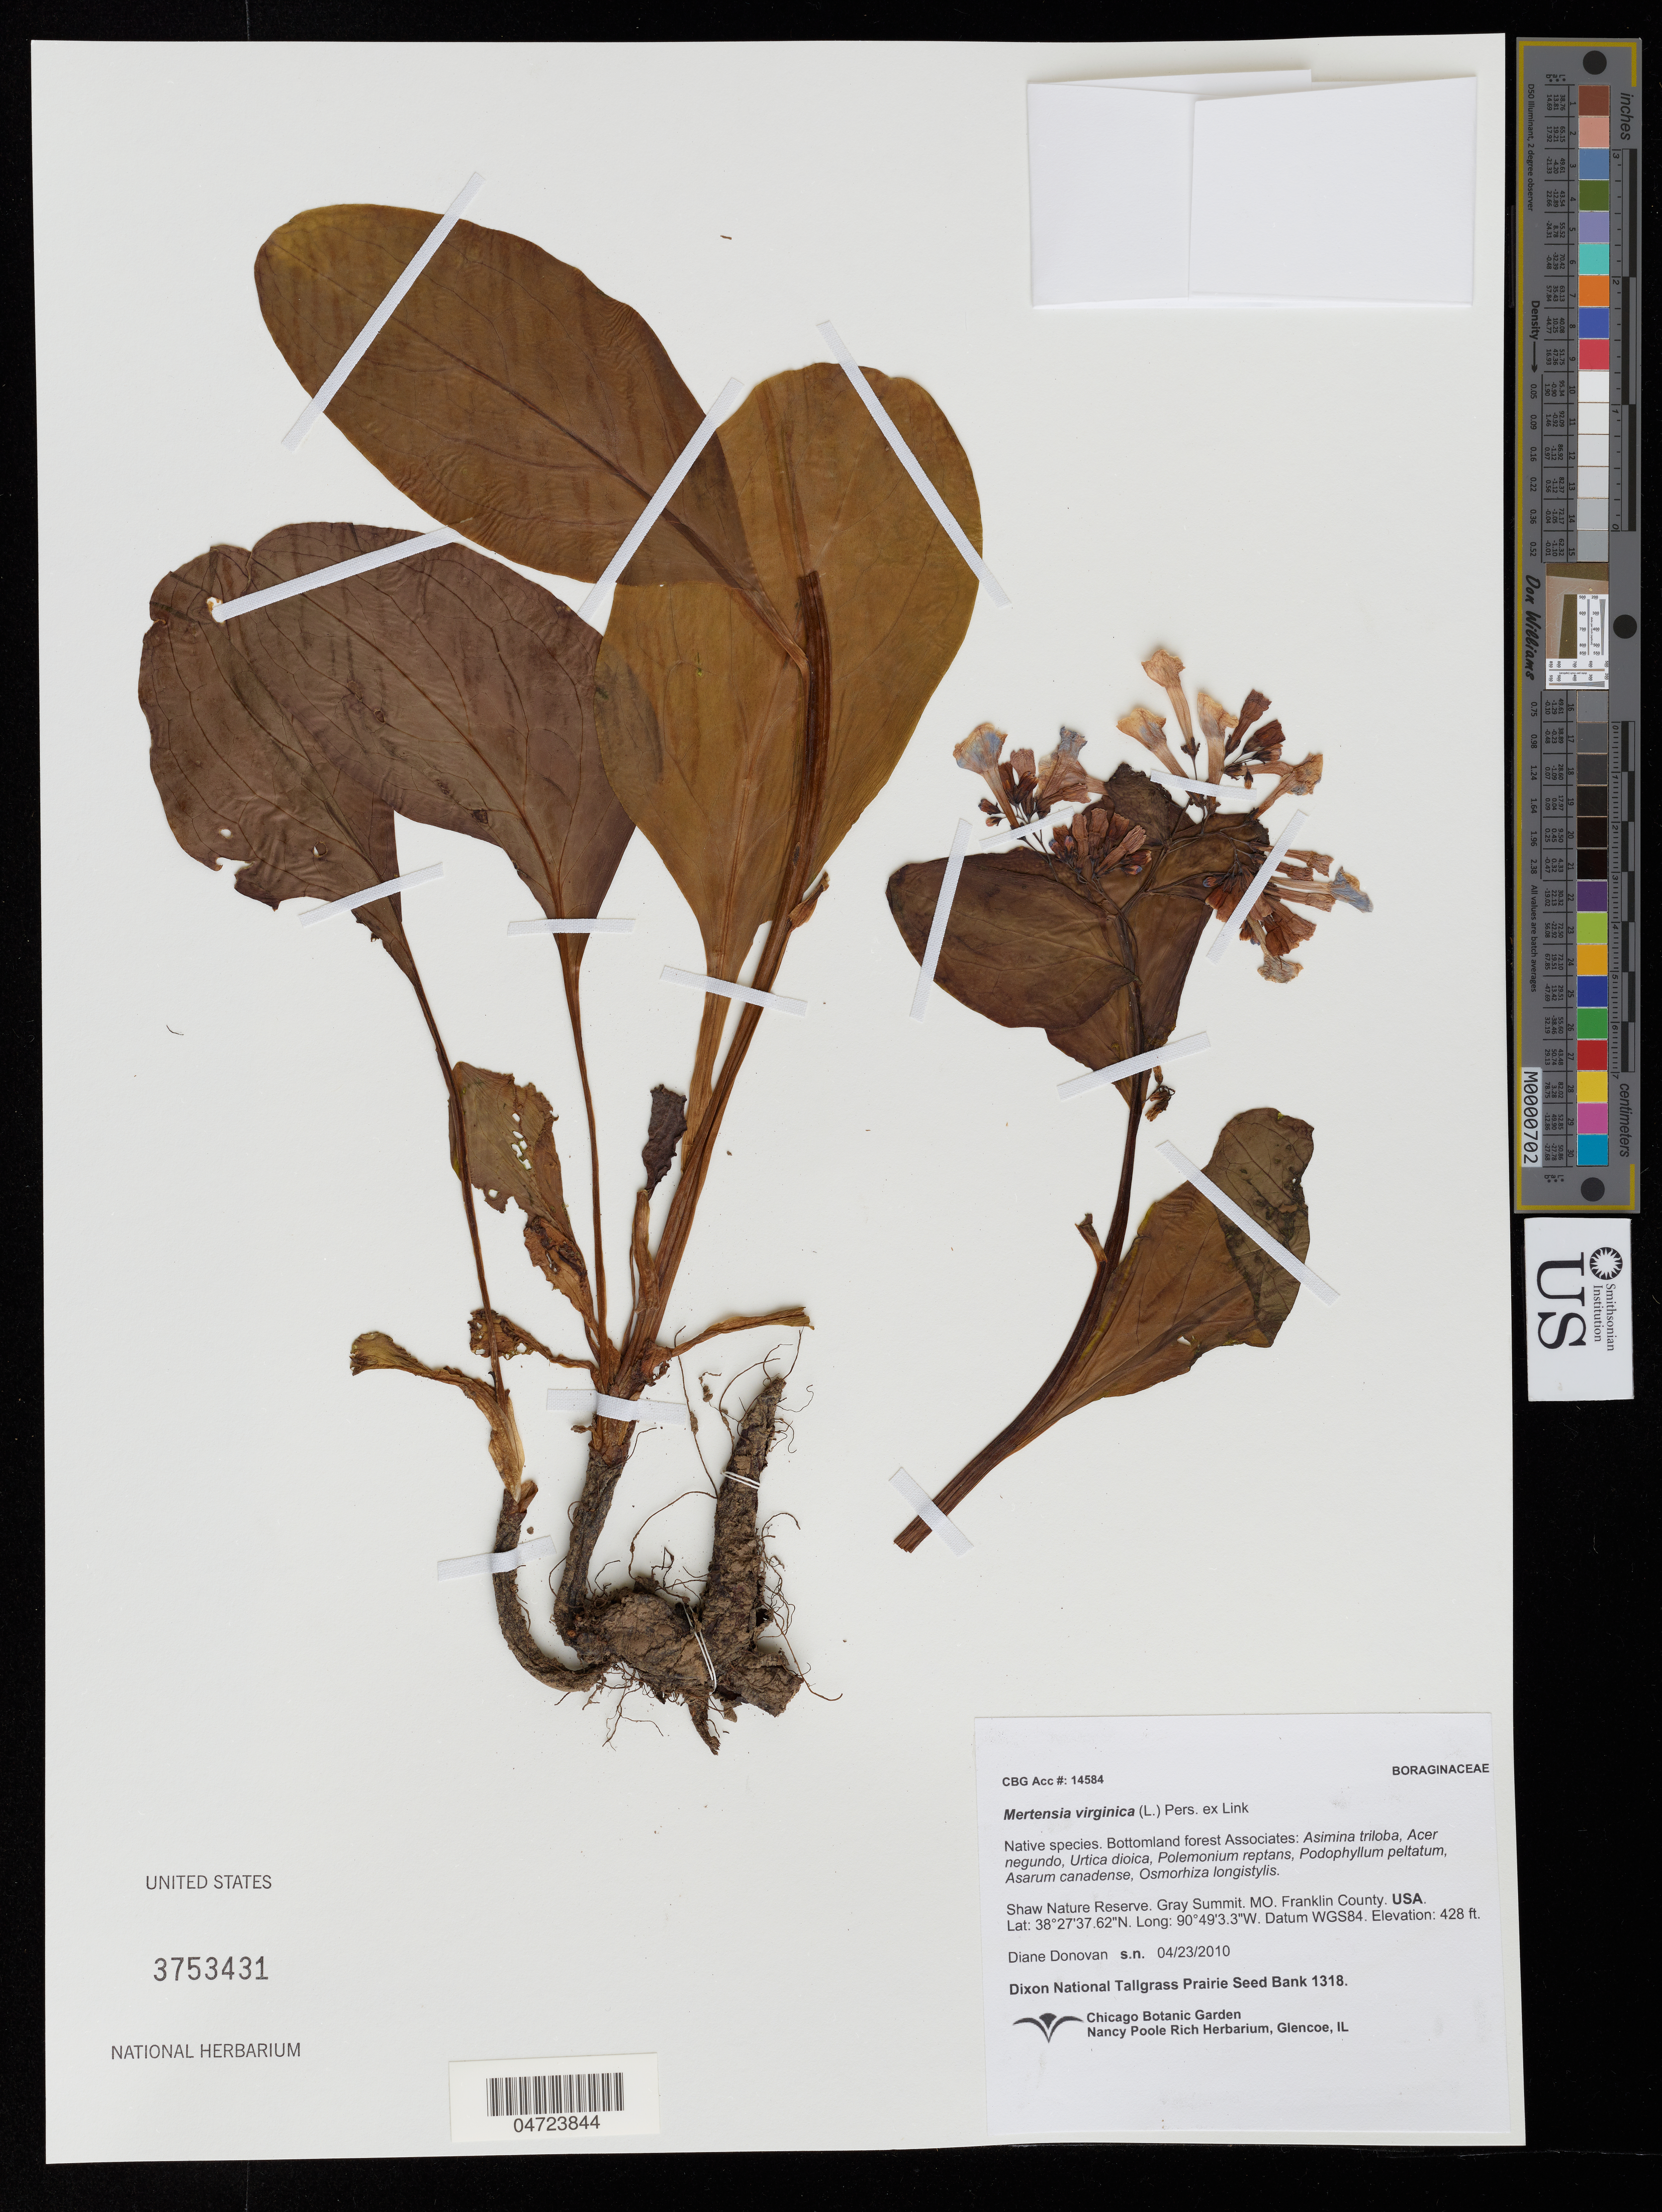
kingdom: Plantae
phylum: Tracheophyta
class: Magnoliopsida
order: Boraginales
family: Boraginaceae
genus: Mertensia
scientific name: Mertensia virginica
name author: (L.) Pers. ex Link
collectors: D. Donovan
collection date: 2010-04-23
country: United States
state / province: Missouri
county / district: Franklin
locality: Shaw Nature Reserve. Gray Summit. Franklin County.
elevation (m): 130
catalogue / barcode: US 3753431